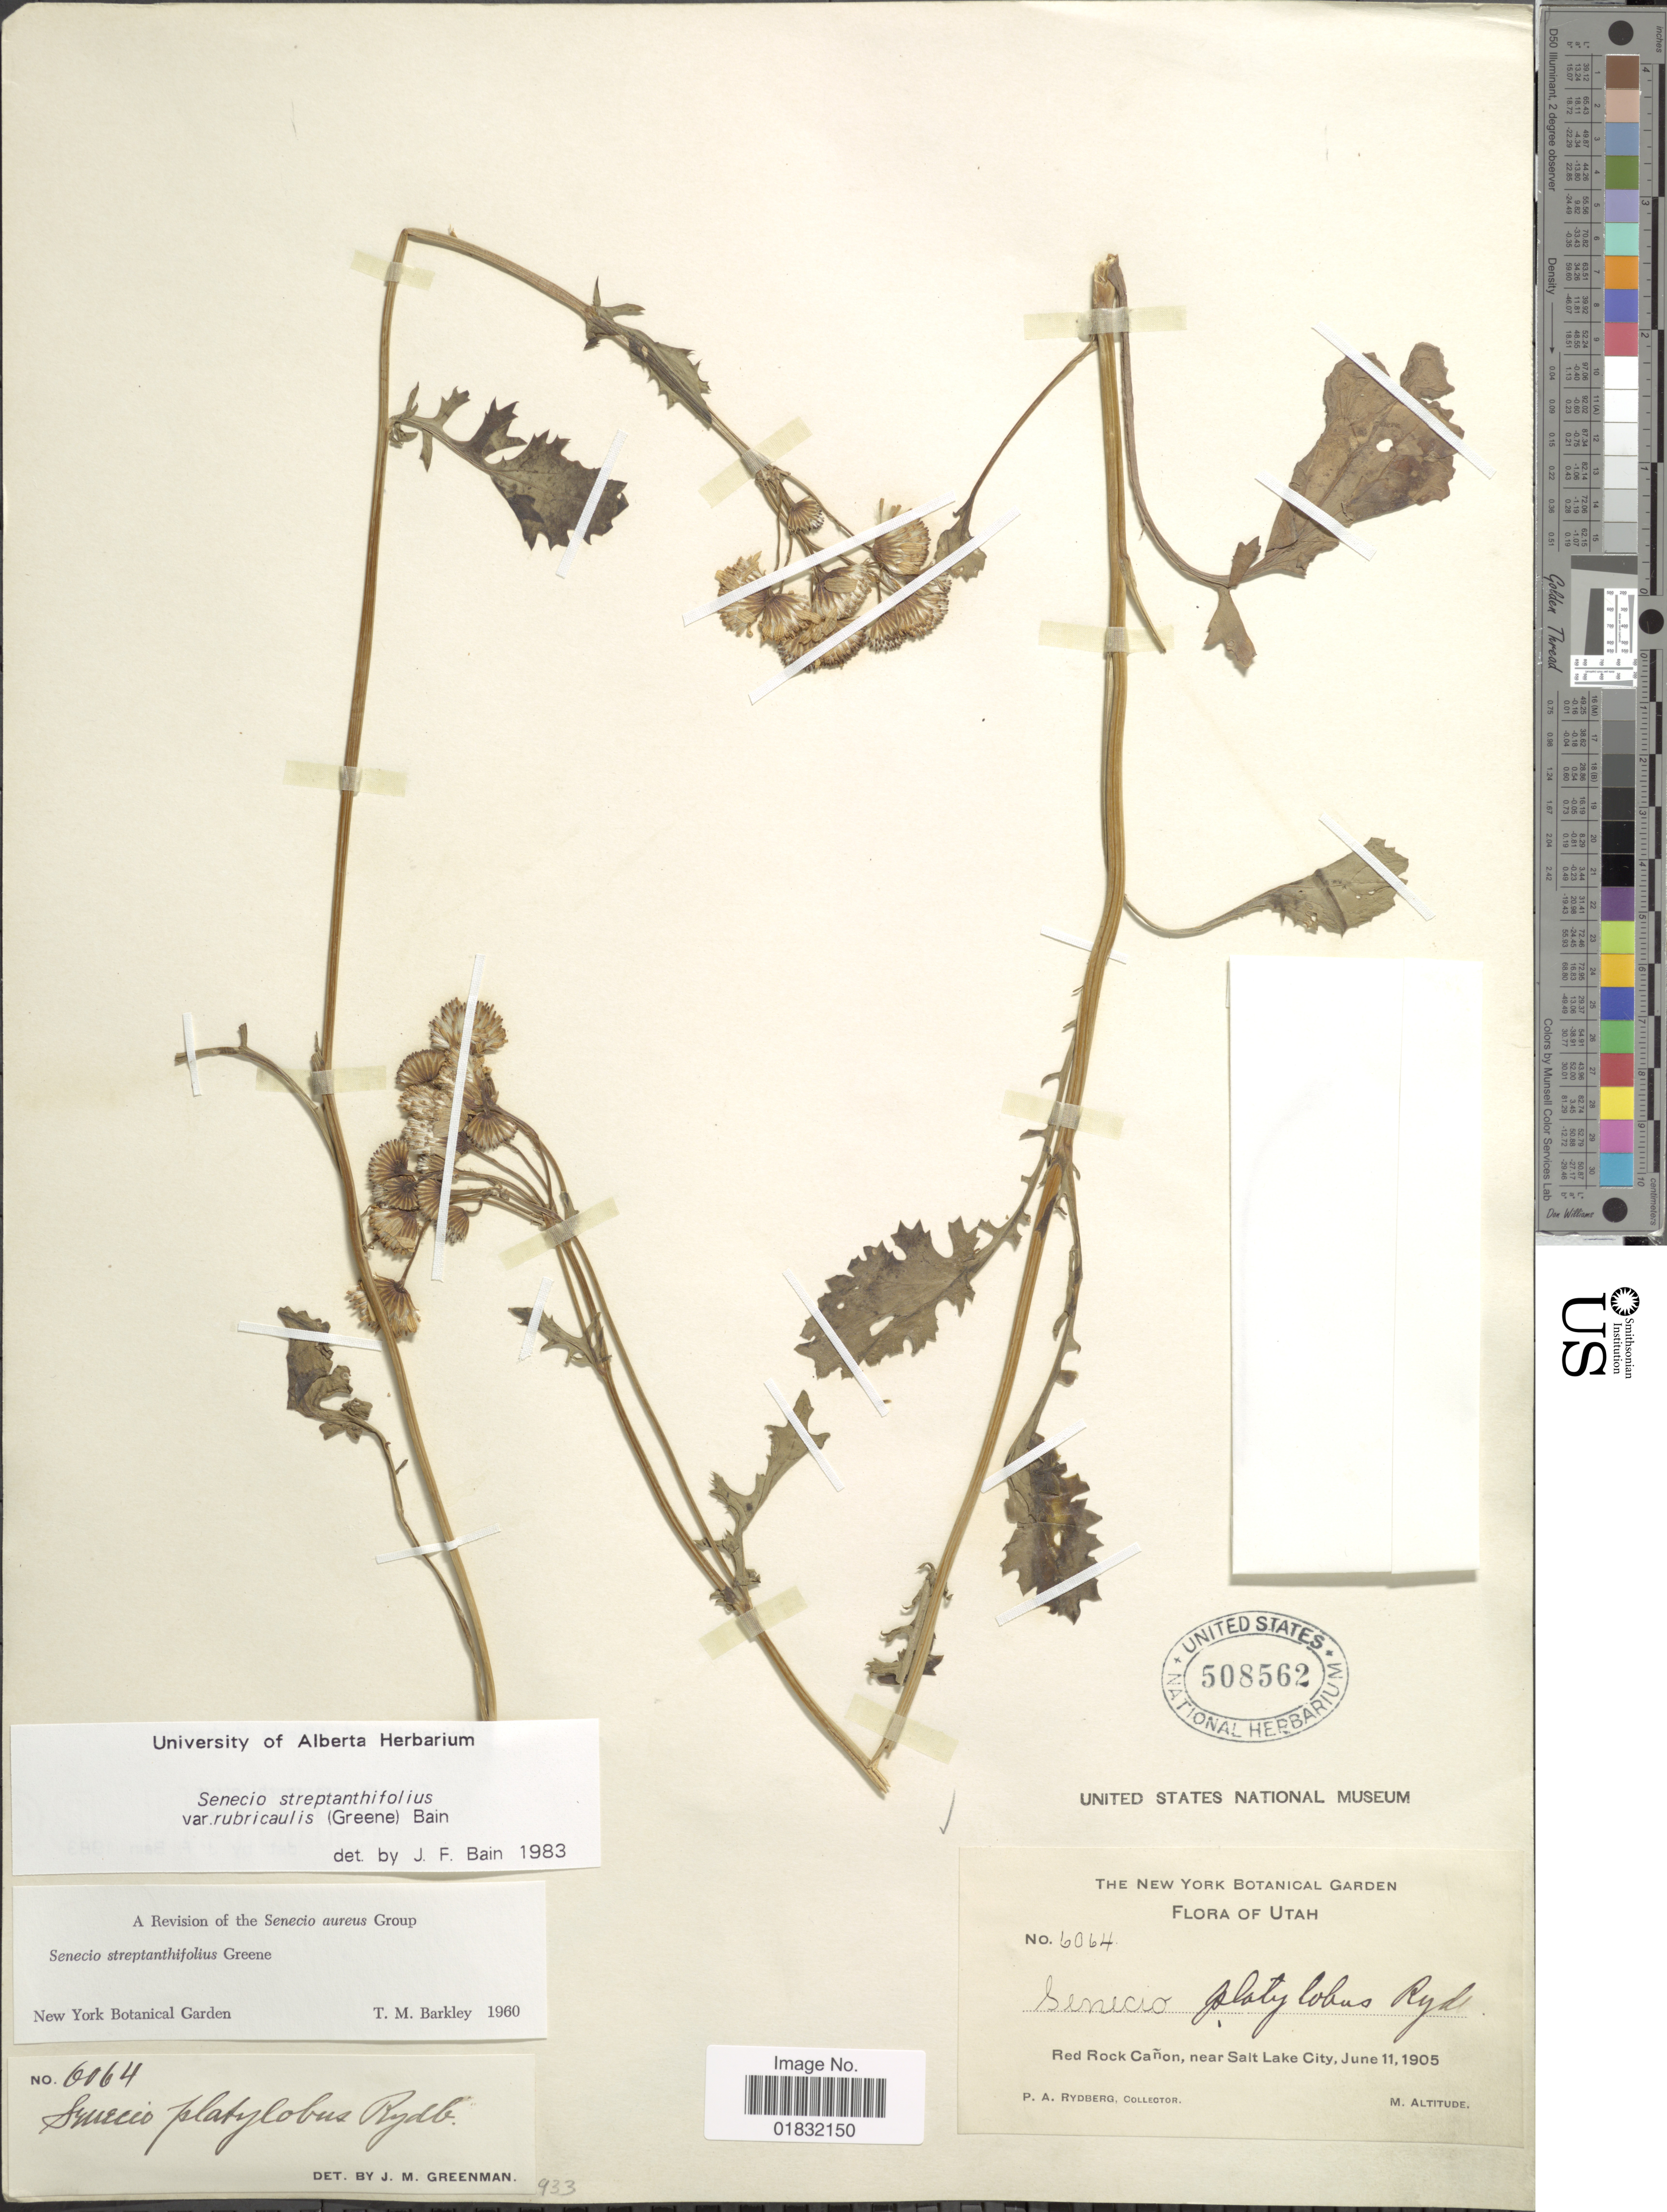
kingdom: Plantae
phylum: Tracheophyta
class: Magnoliopsida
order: Asterales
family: Asteraceae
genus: Packera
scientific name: Packera streptanthifolia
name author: (Greene) W.A. Weber & Á. Löve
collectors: P. A. Rydberg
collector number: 6064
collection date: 1905-06-11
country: United States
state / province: Utah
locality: Red Rock Cañon, near Salt Lake City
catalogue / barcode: US 508562